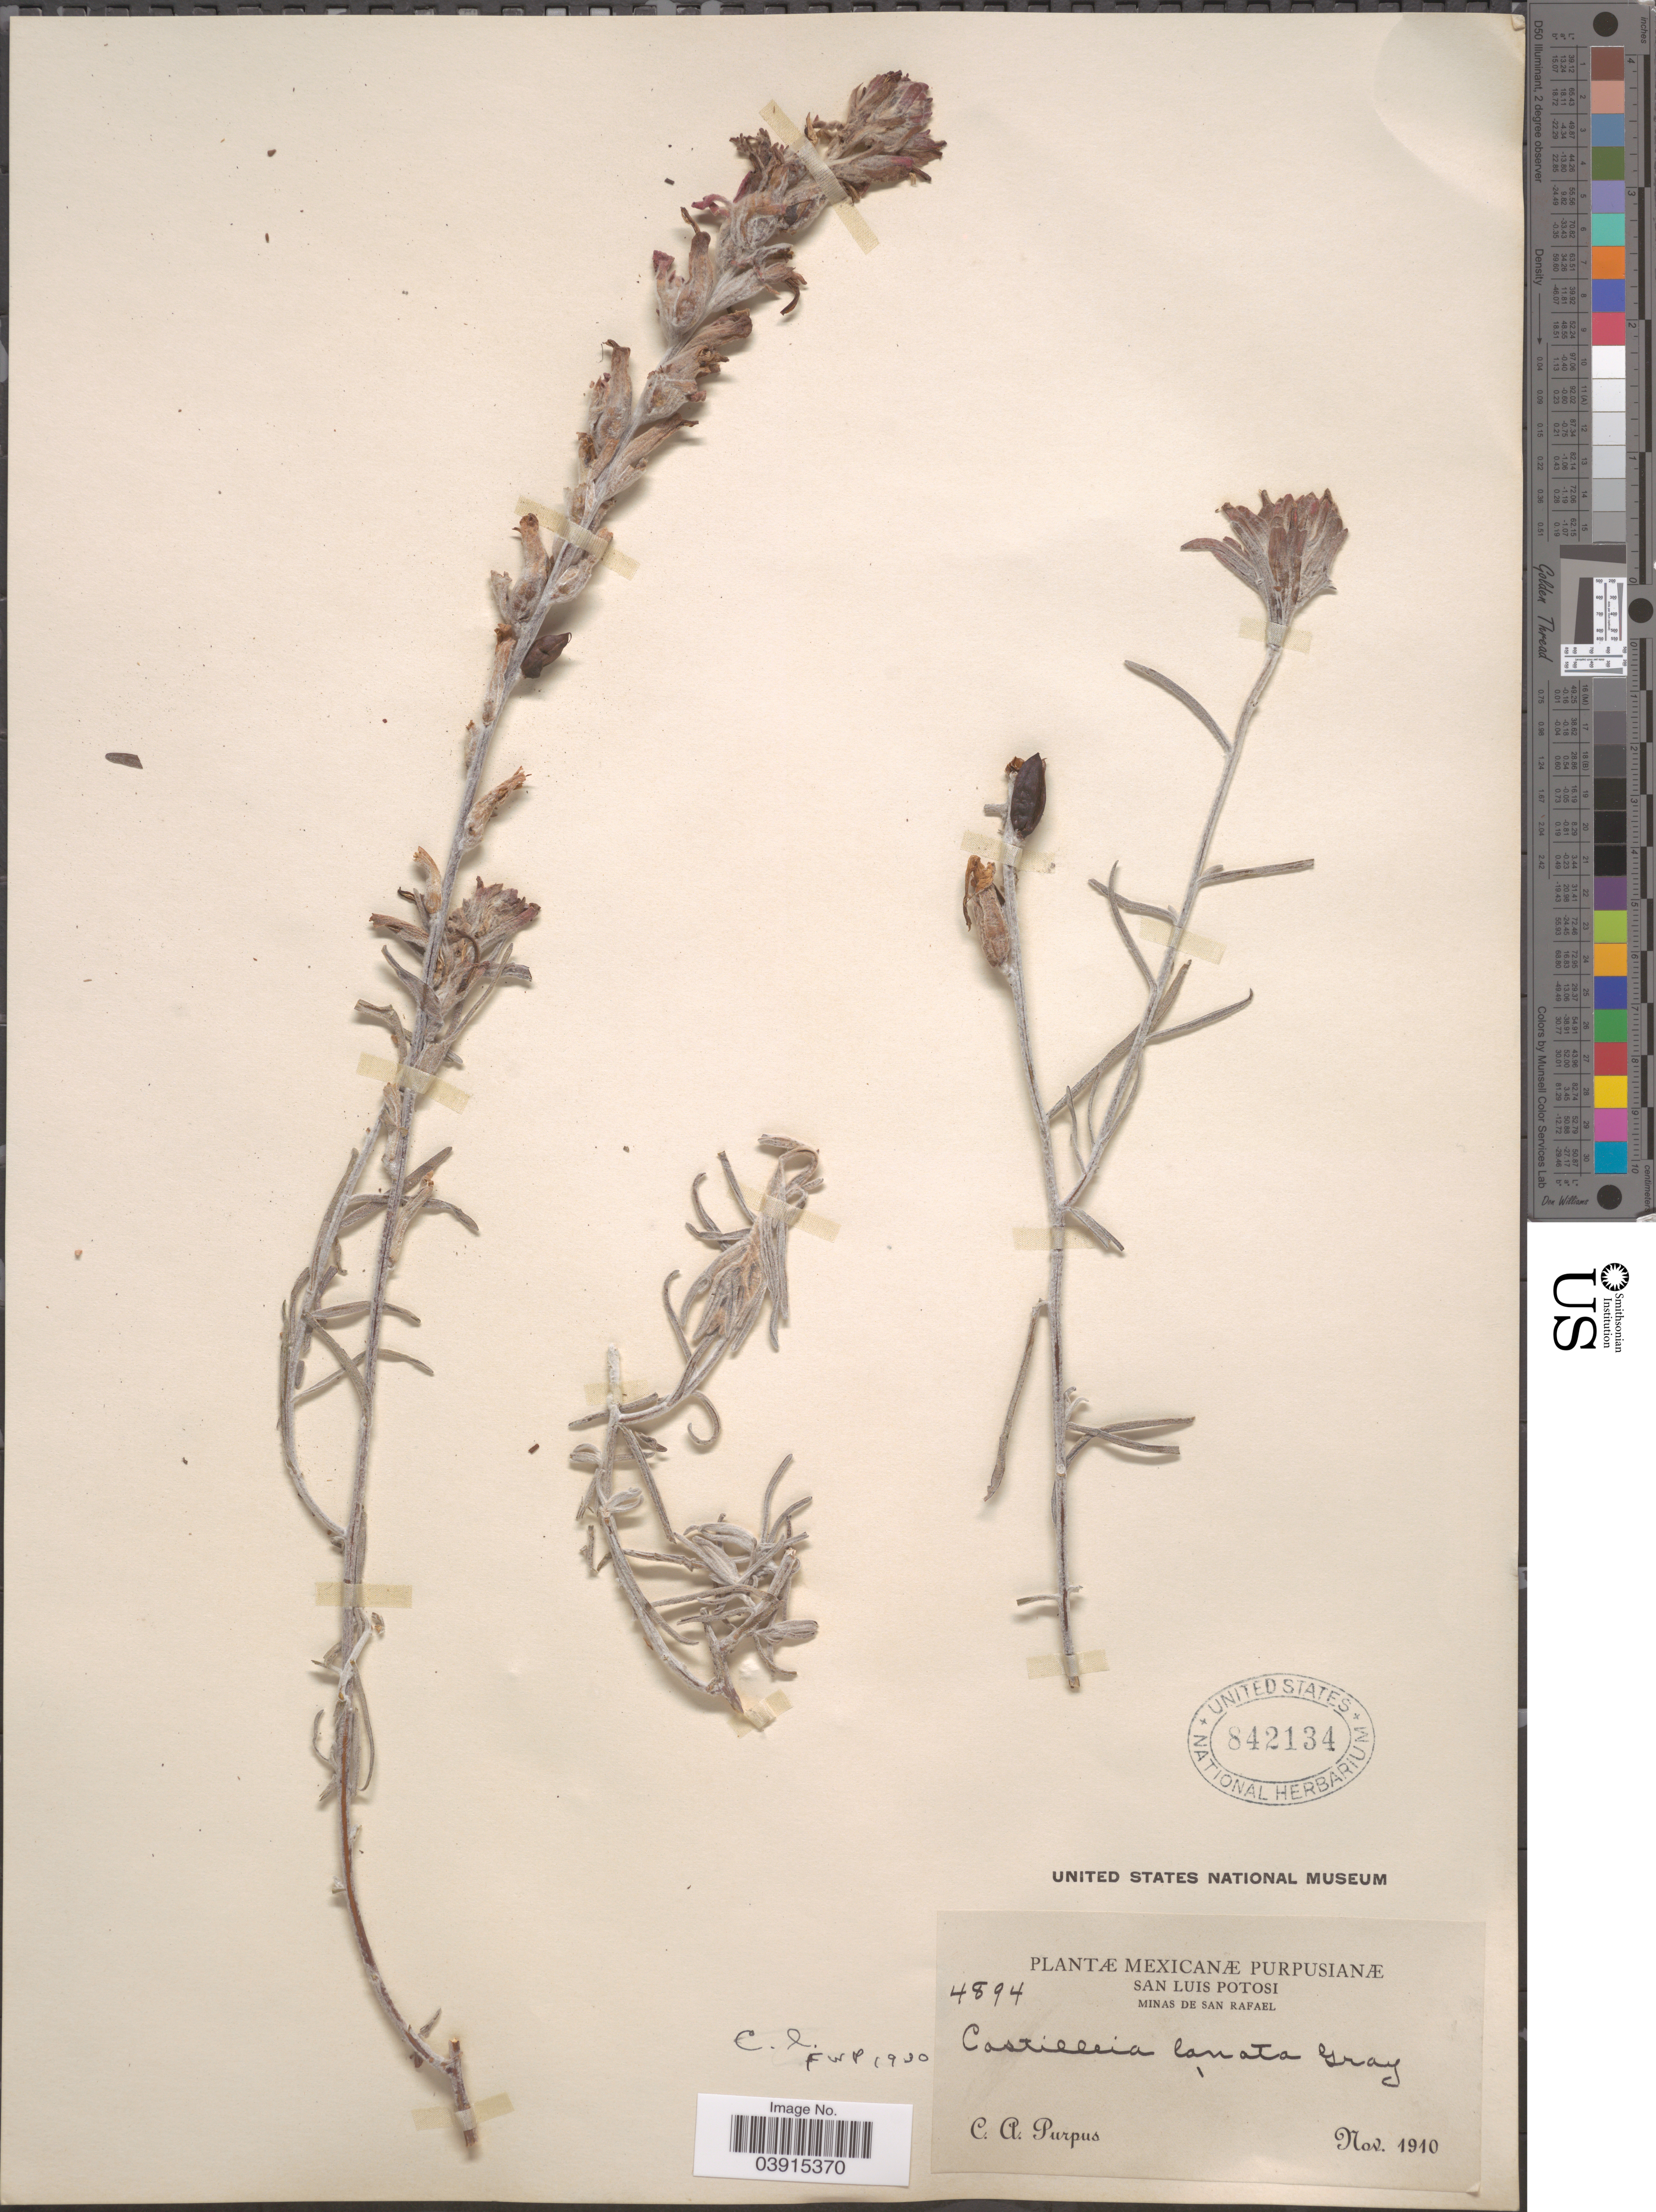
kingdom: Plantae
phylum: Tracheophyta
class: Magnoliopsida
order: Lamiales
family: Orobanchaceae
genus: Castilleja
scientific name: Castilleja lanata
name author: A. Gray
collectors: C. A. Purpus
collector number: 4894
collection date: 1910-11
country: Mexico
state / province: San Luis Potosí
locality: Minas de San Rafael.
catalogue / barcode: US 842134